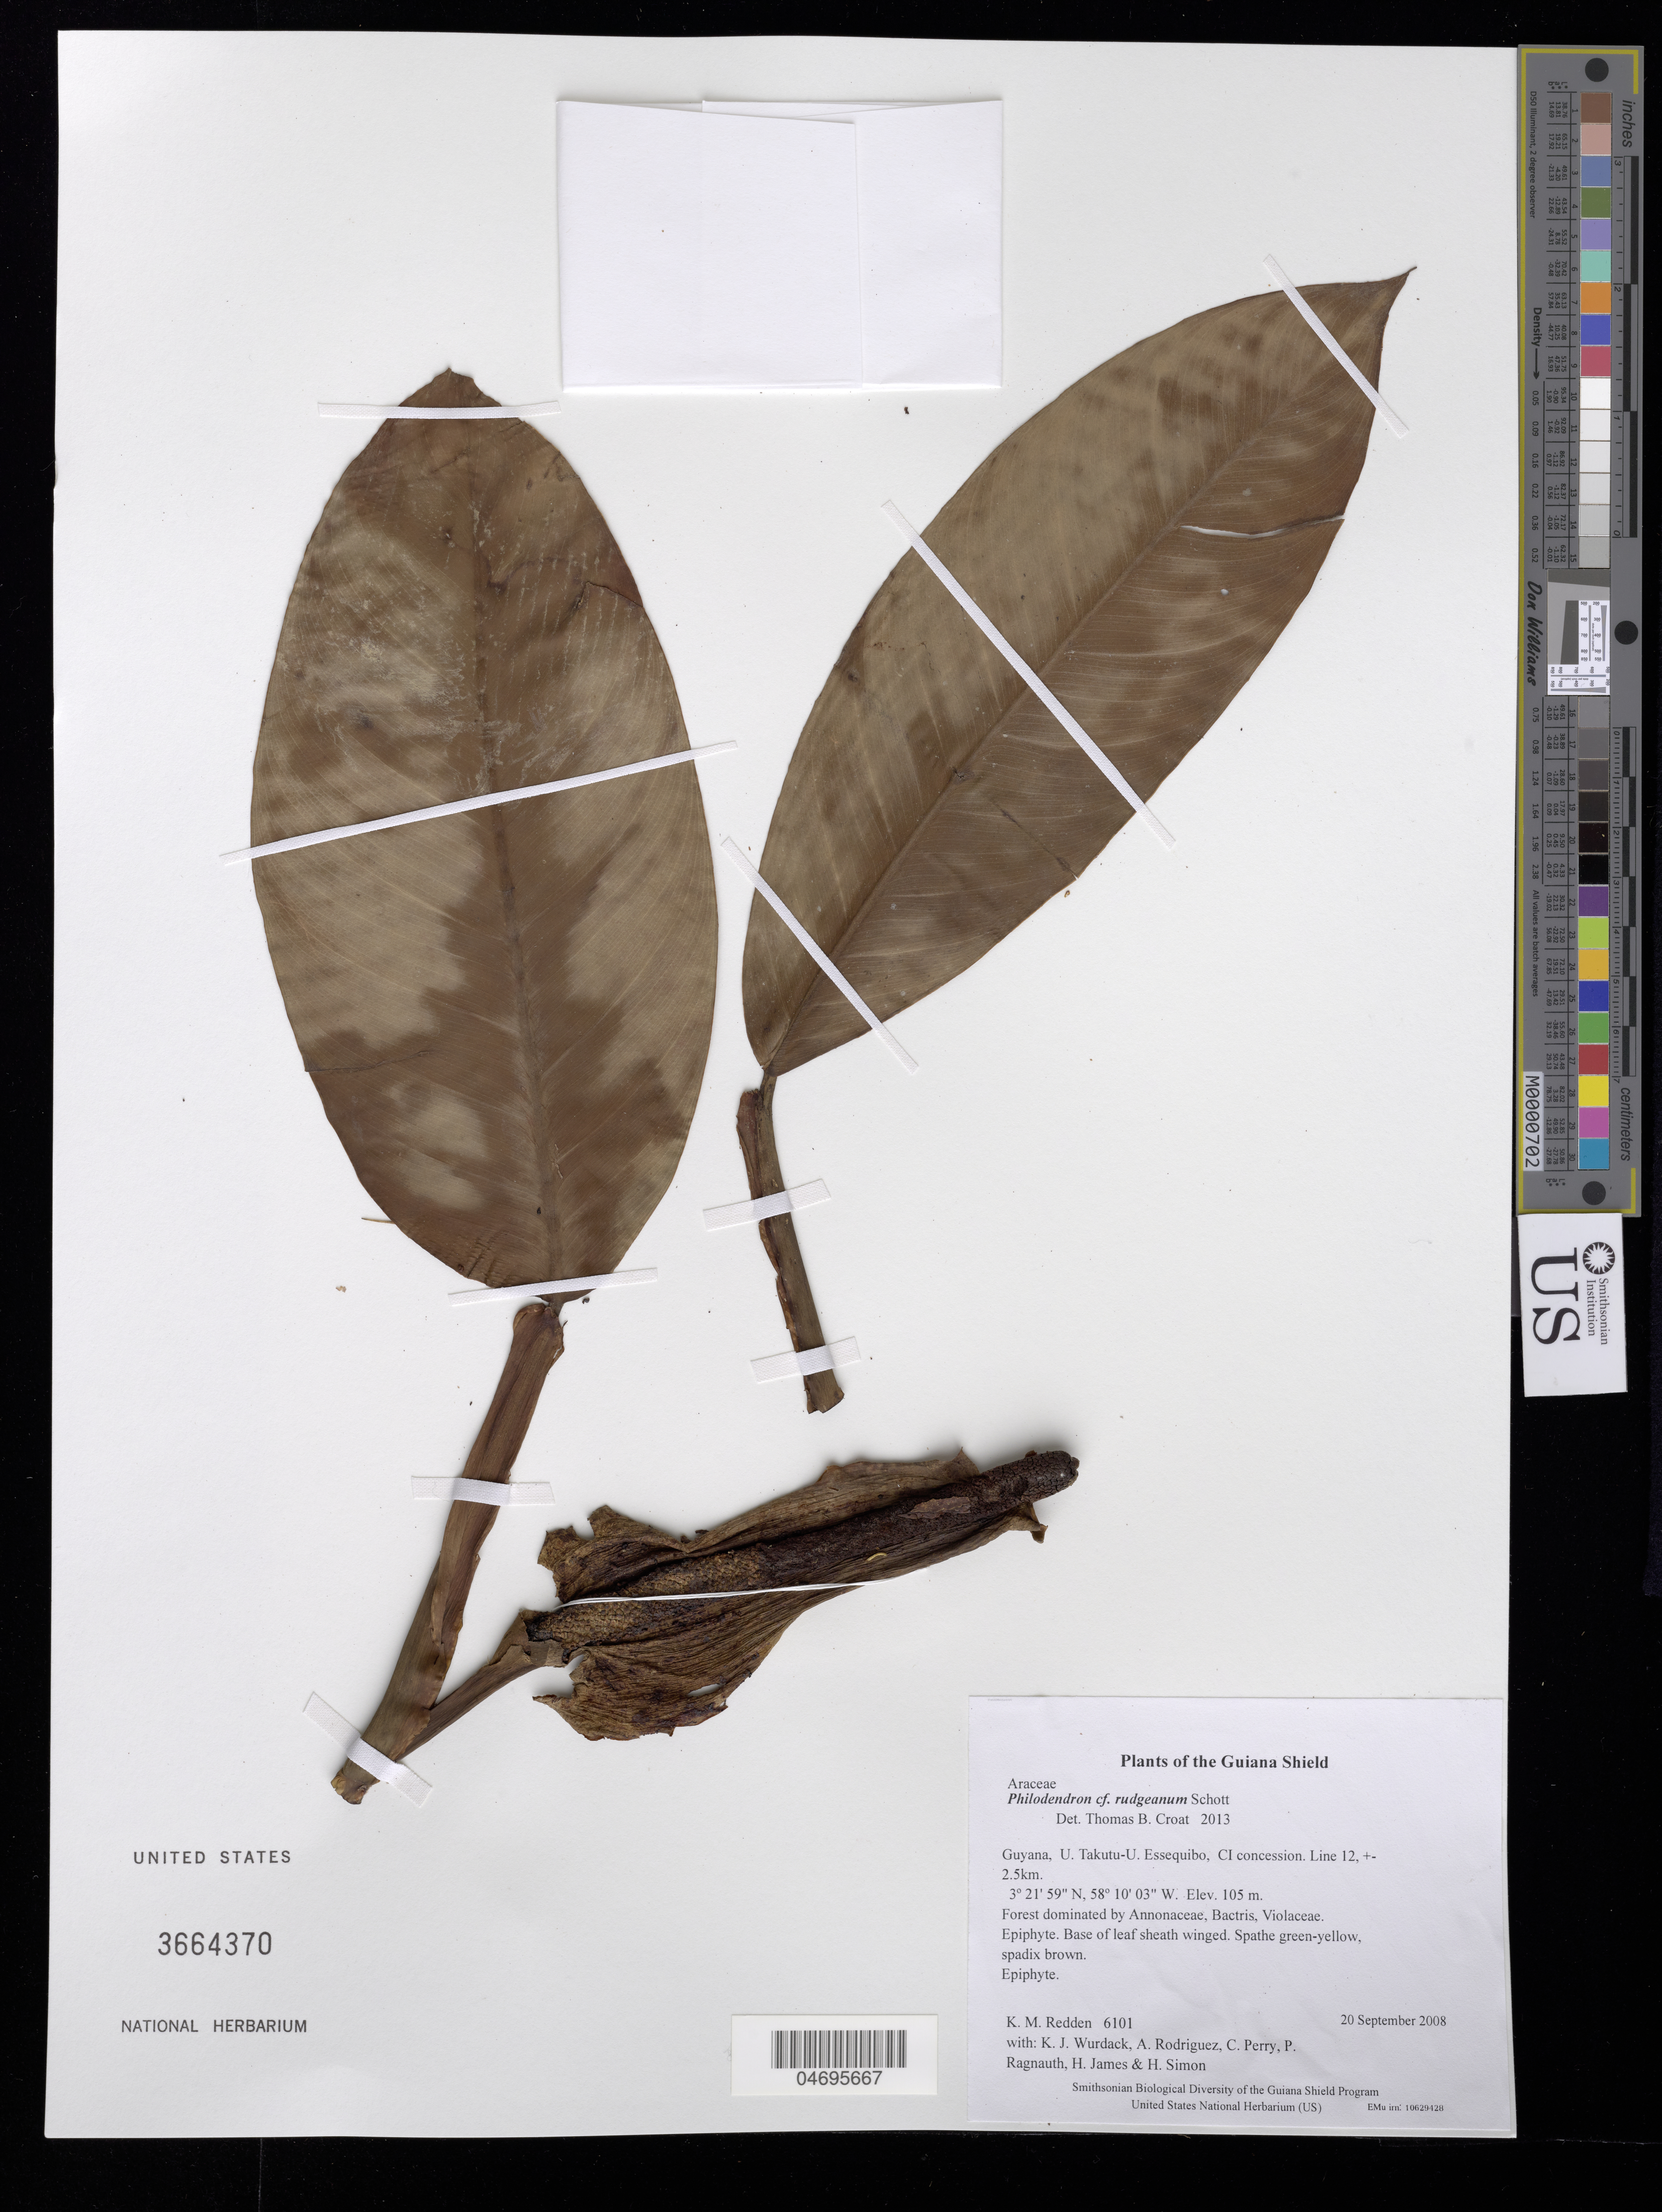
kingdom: Plantae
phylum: Tracheophyta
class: Liliopsida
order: Alismatales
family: Araceae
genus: Philodendron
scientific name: Philodendron rudgeanum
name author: Schott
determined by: Croat, Thomas B., Missouri Botanical Garden (MO)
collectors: K. M. Redden, K. Wurdack, A. Rodriguez, C. Perry, P. Ragnauth, H. James & H. Simon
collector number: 6101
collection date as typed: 20 September 2008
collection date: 2008-09-20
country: Guyana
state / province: U. Takutu-U. Essequibo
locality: CI concession. Line 12, +- 2.5km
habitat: Forest dominated by Annonaceae, Bactris, Violaceae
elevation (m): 105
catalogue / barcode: US 3664370